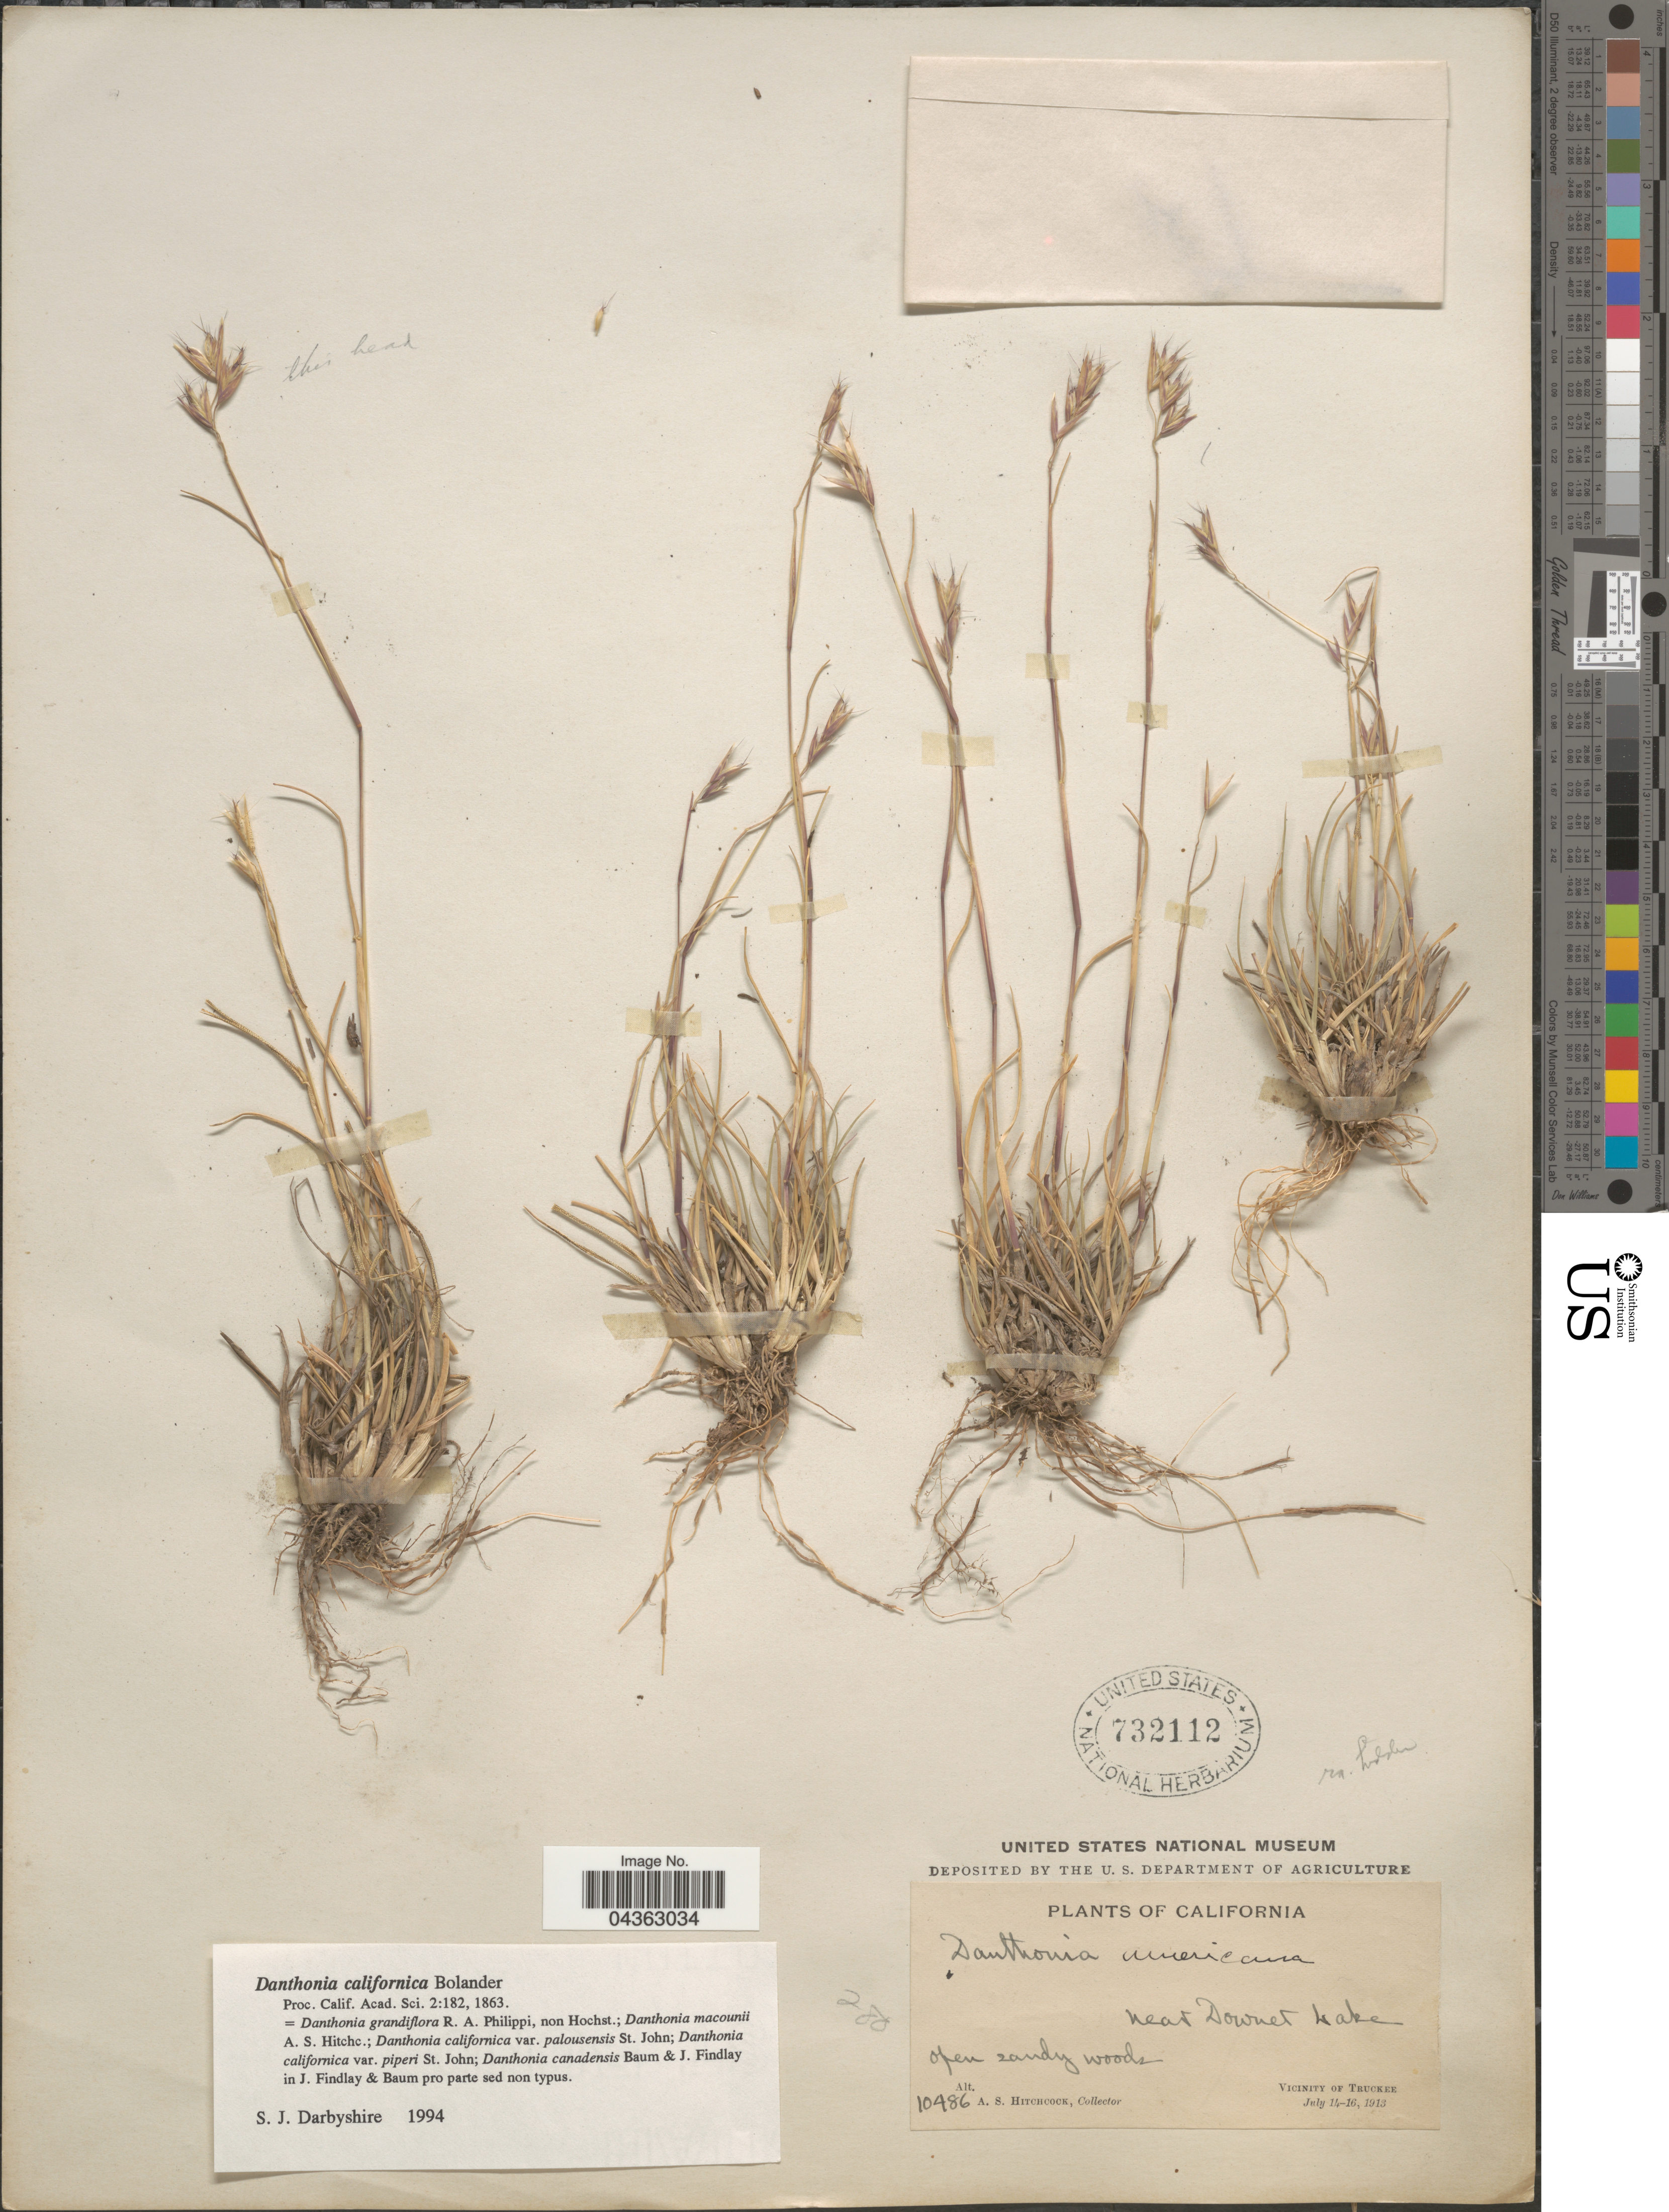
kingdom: Plantae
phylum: Tracheophyta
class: Liliopsida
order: Poales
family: Poaceae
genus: Danthonia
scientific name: Danthonia californica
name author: Bol.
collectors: A. S. Hitchcock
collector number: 10486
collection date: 1913-07-14/1913-07-16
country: United States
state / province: California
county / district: Nevada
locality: Near Downer Lake. Vicinity of Truckee.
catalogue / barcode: US 732112